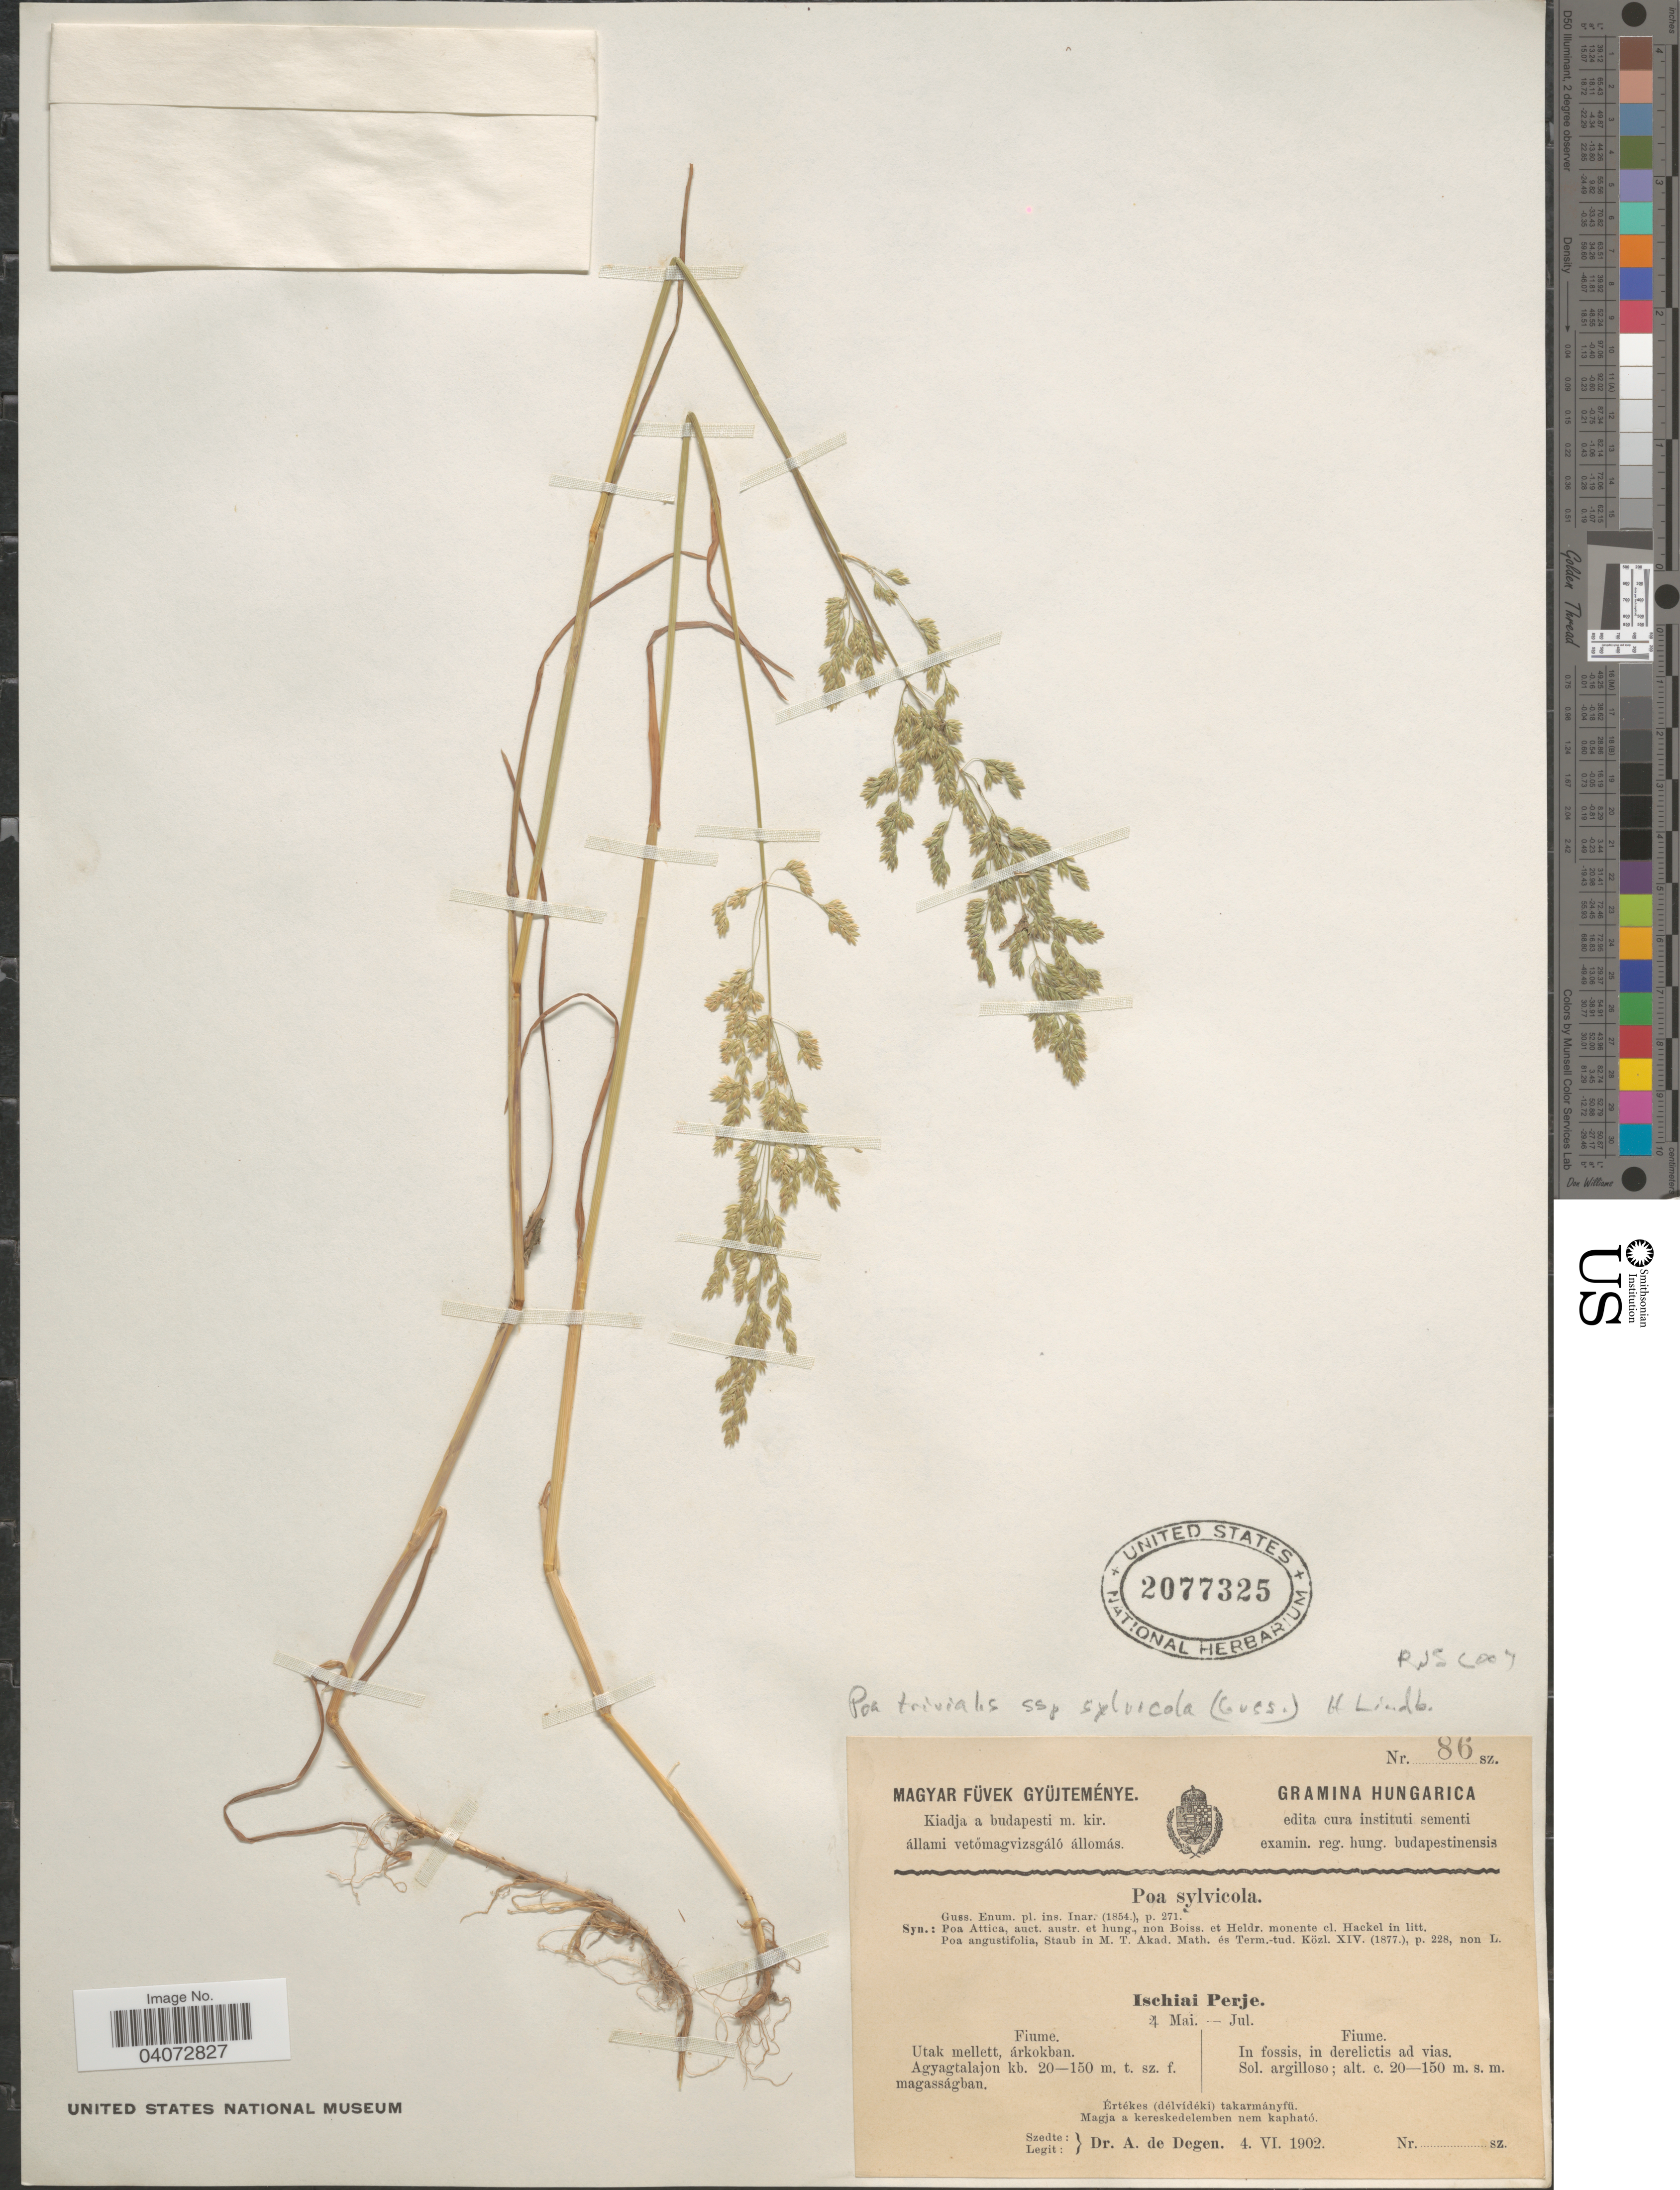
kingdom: Plantae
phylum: Tracheophyta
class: Liliopsida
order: Poales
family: Poaceae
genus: Poa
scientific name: Poa trivialis subsp. sylvicola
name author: (Gussone) H. Lindb.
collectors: A. Degen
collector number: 86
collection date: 1902-06-04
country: Hungary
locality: Fiume. In fossis, in derelictis ad vias.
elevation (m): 20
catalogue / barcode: US 2077325